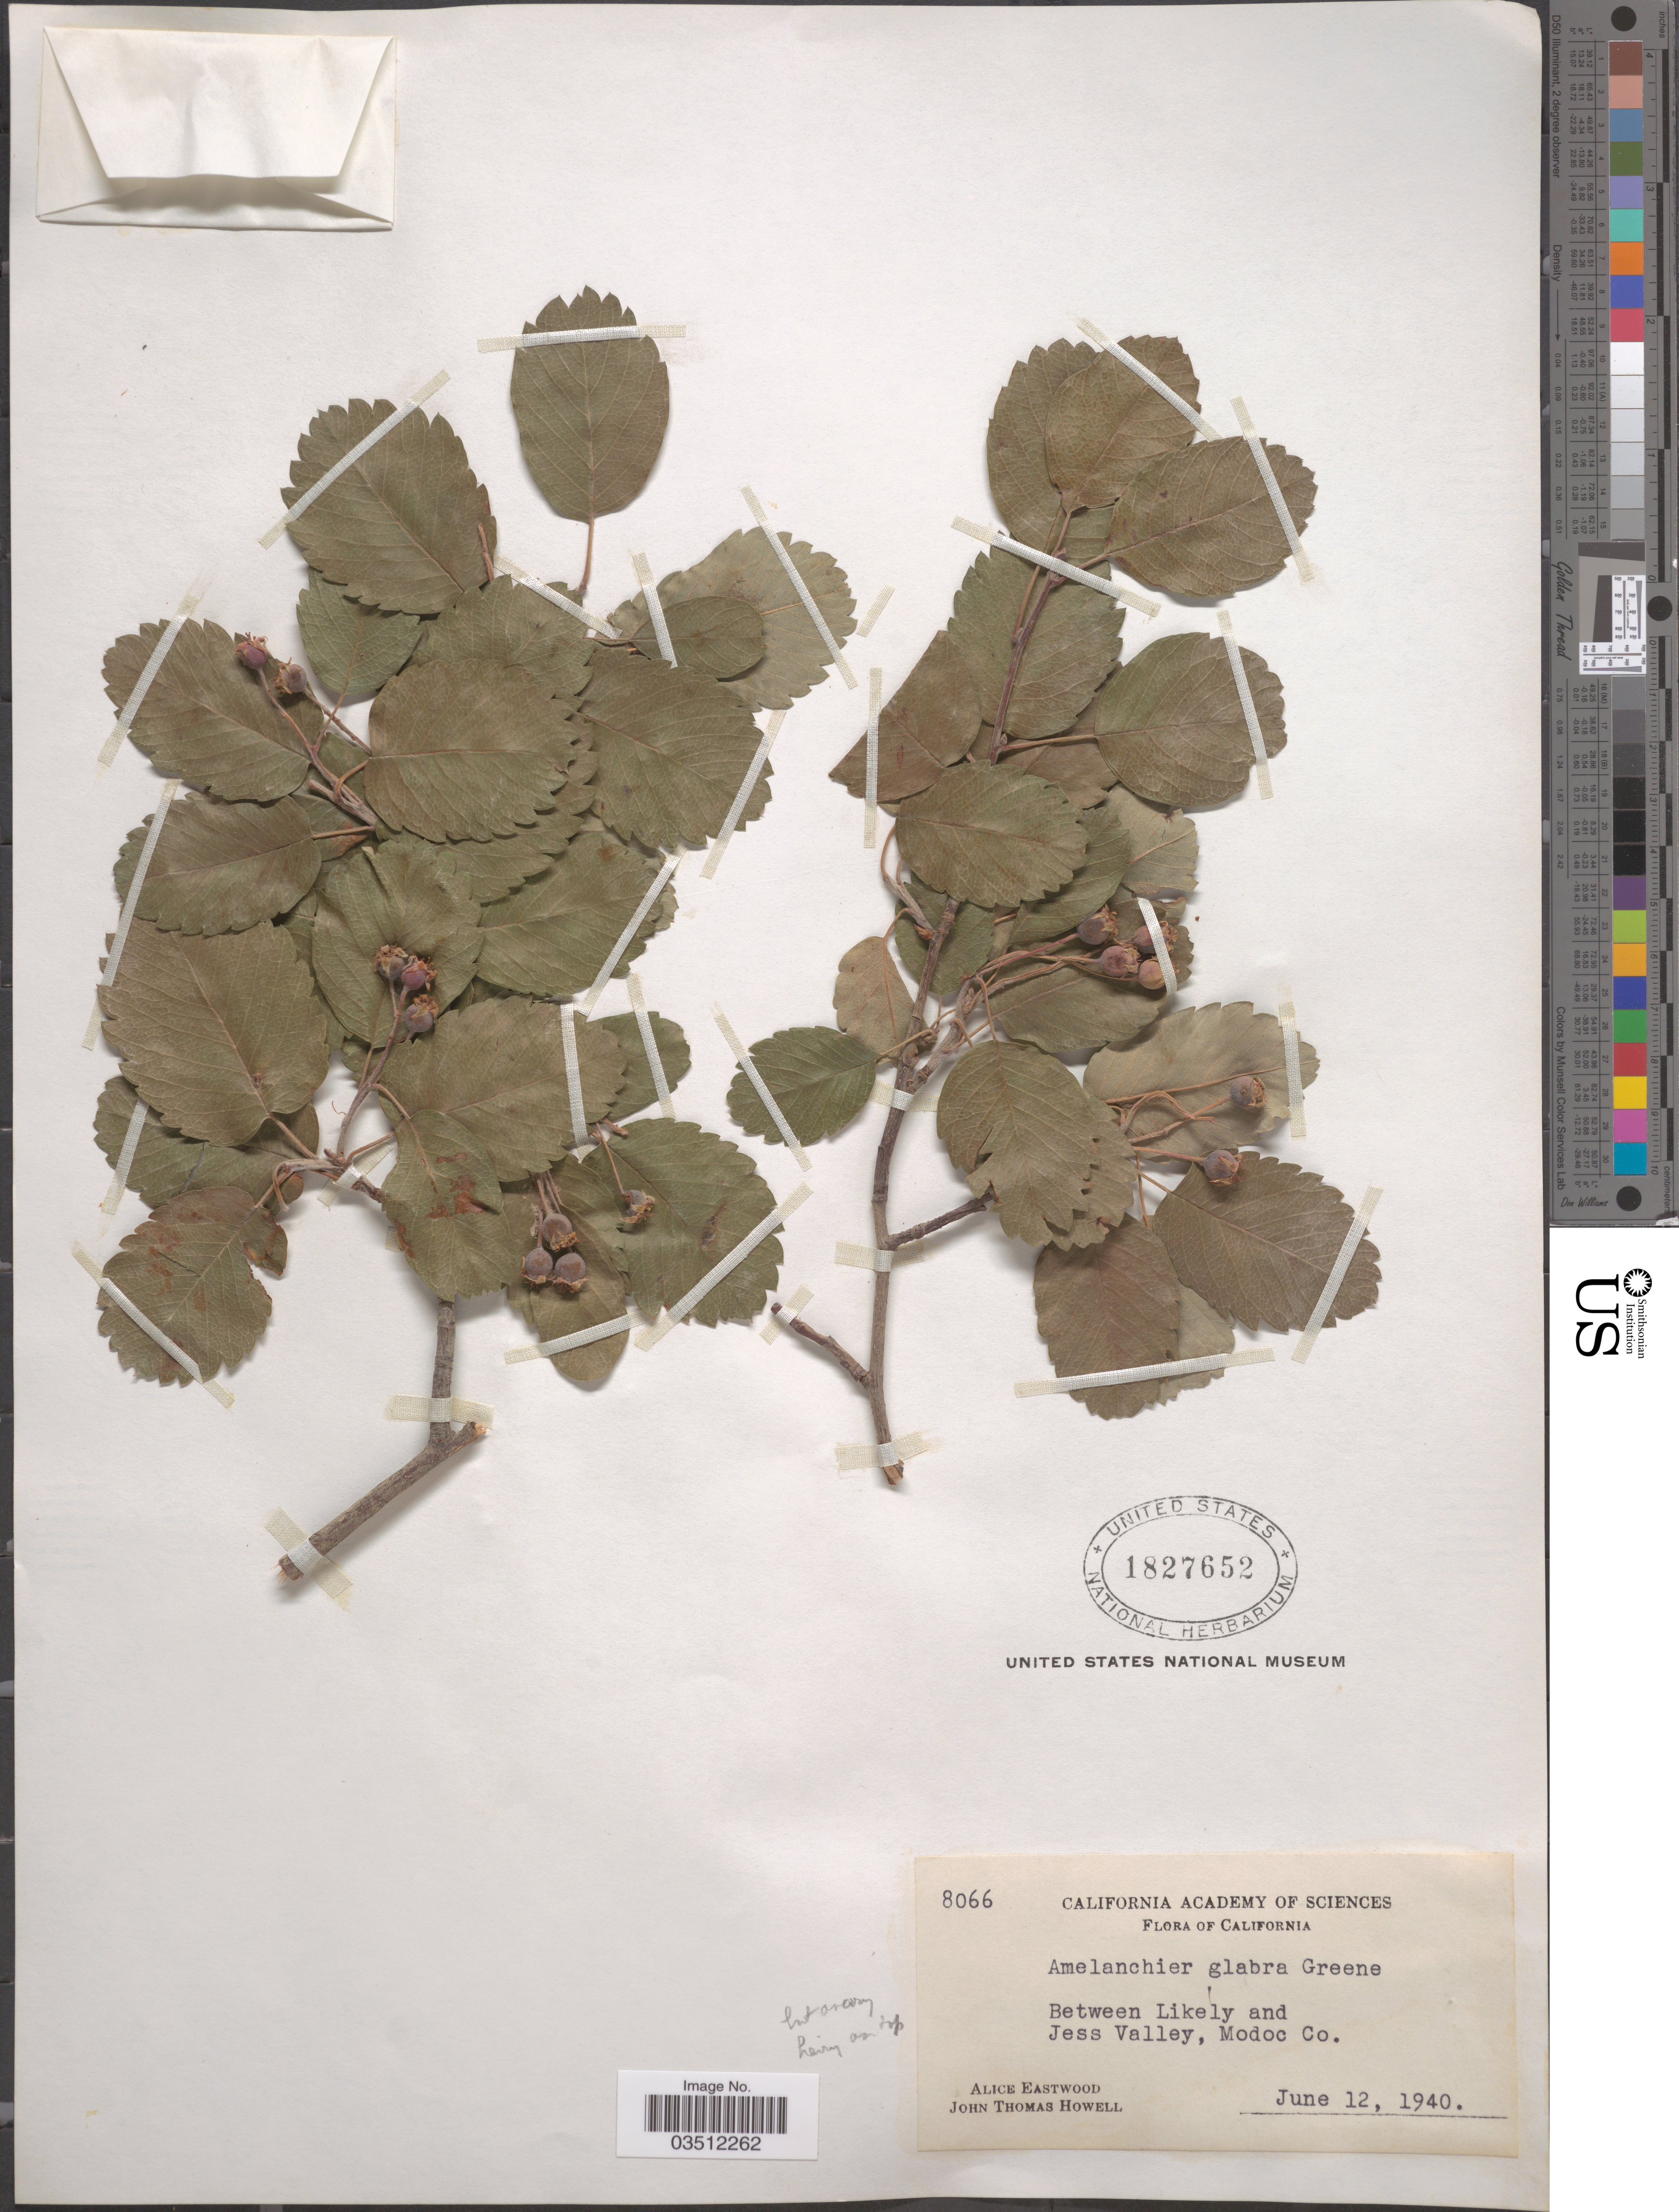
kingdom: Plantae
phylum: Tracheophyta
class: Magnoliopsida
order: Rosales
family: Rosaceae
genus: Amelanchier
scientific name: Amelanchier glabra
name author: Greene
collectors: A. Eastwood & J. T. Howell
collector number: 8066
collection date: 1940-06-12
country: United States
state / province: California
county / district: Modoc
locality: Between Likely and Jess Valley, Modoc Co.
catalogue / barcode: US 1827652